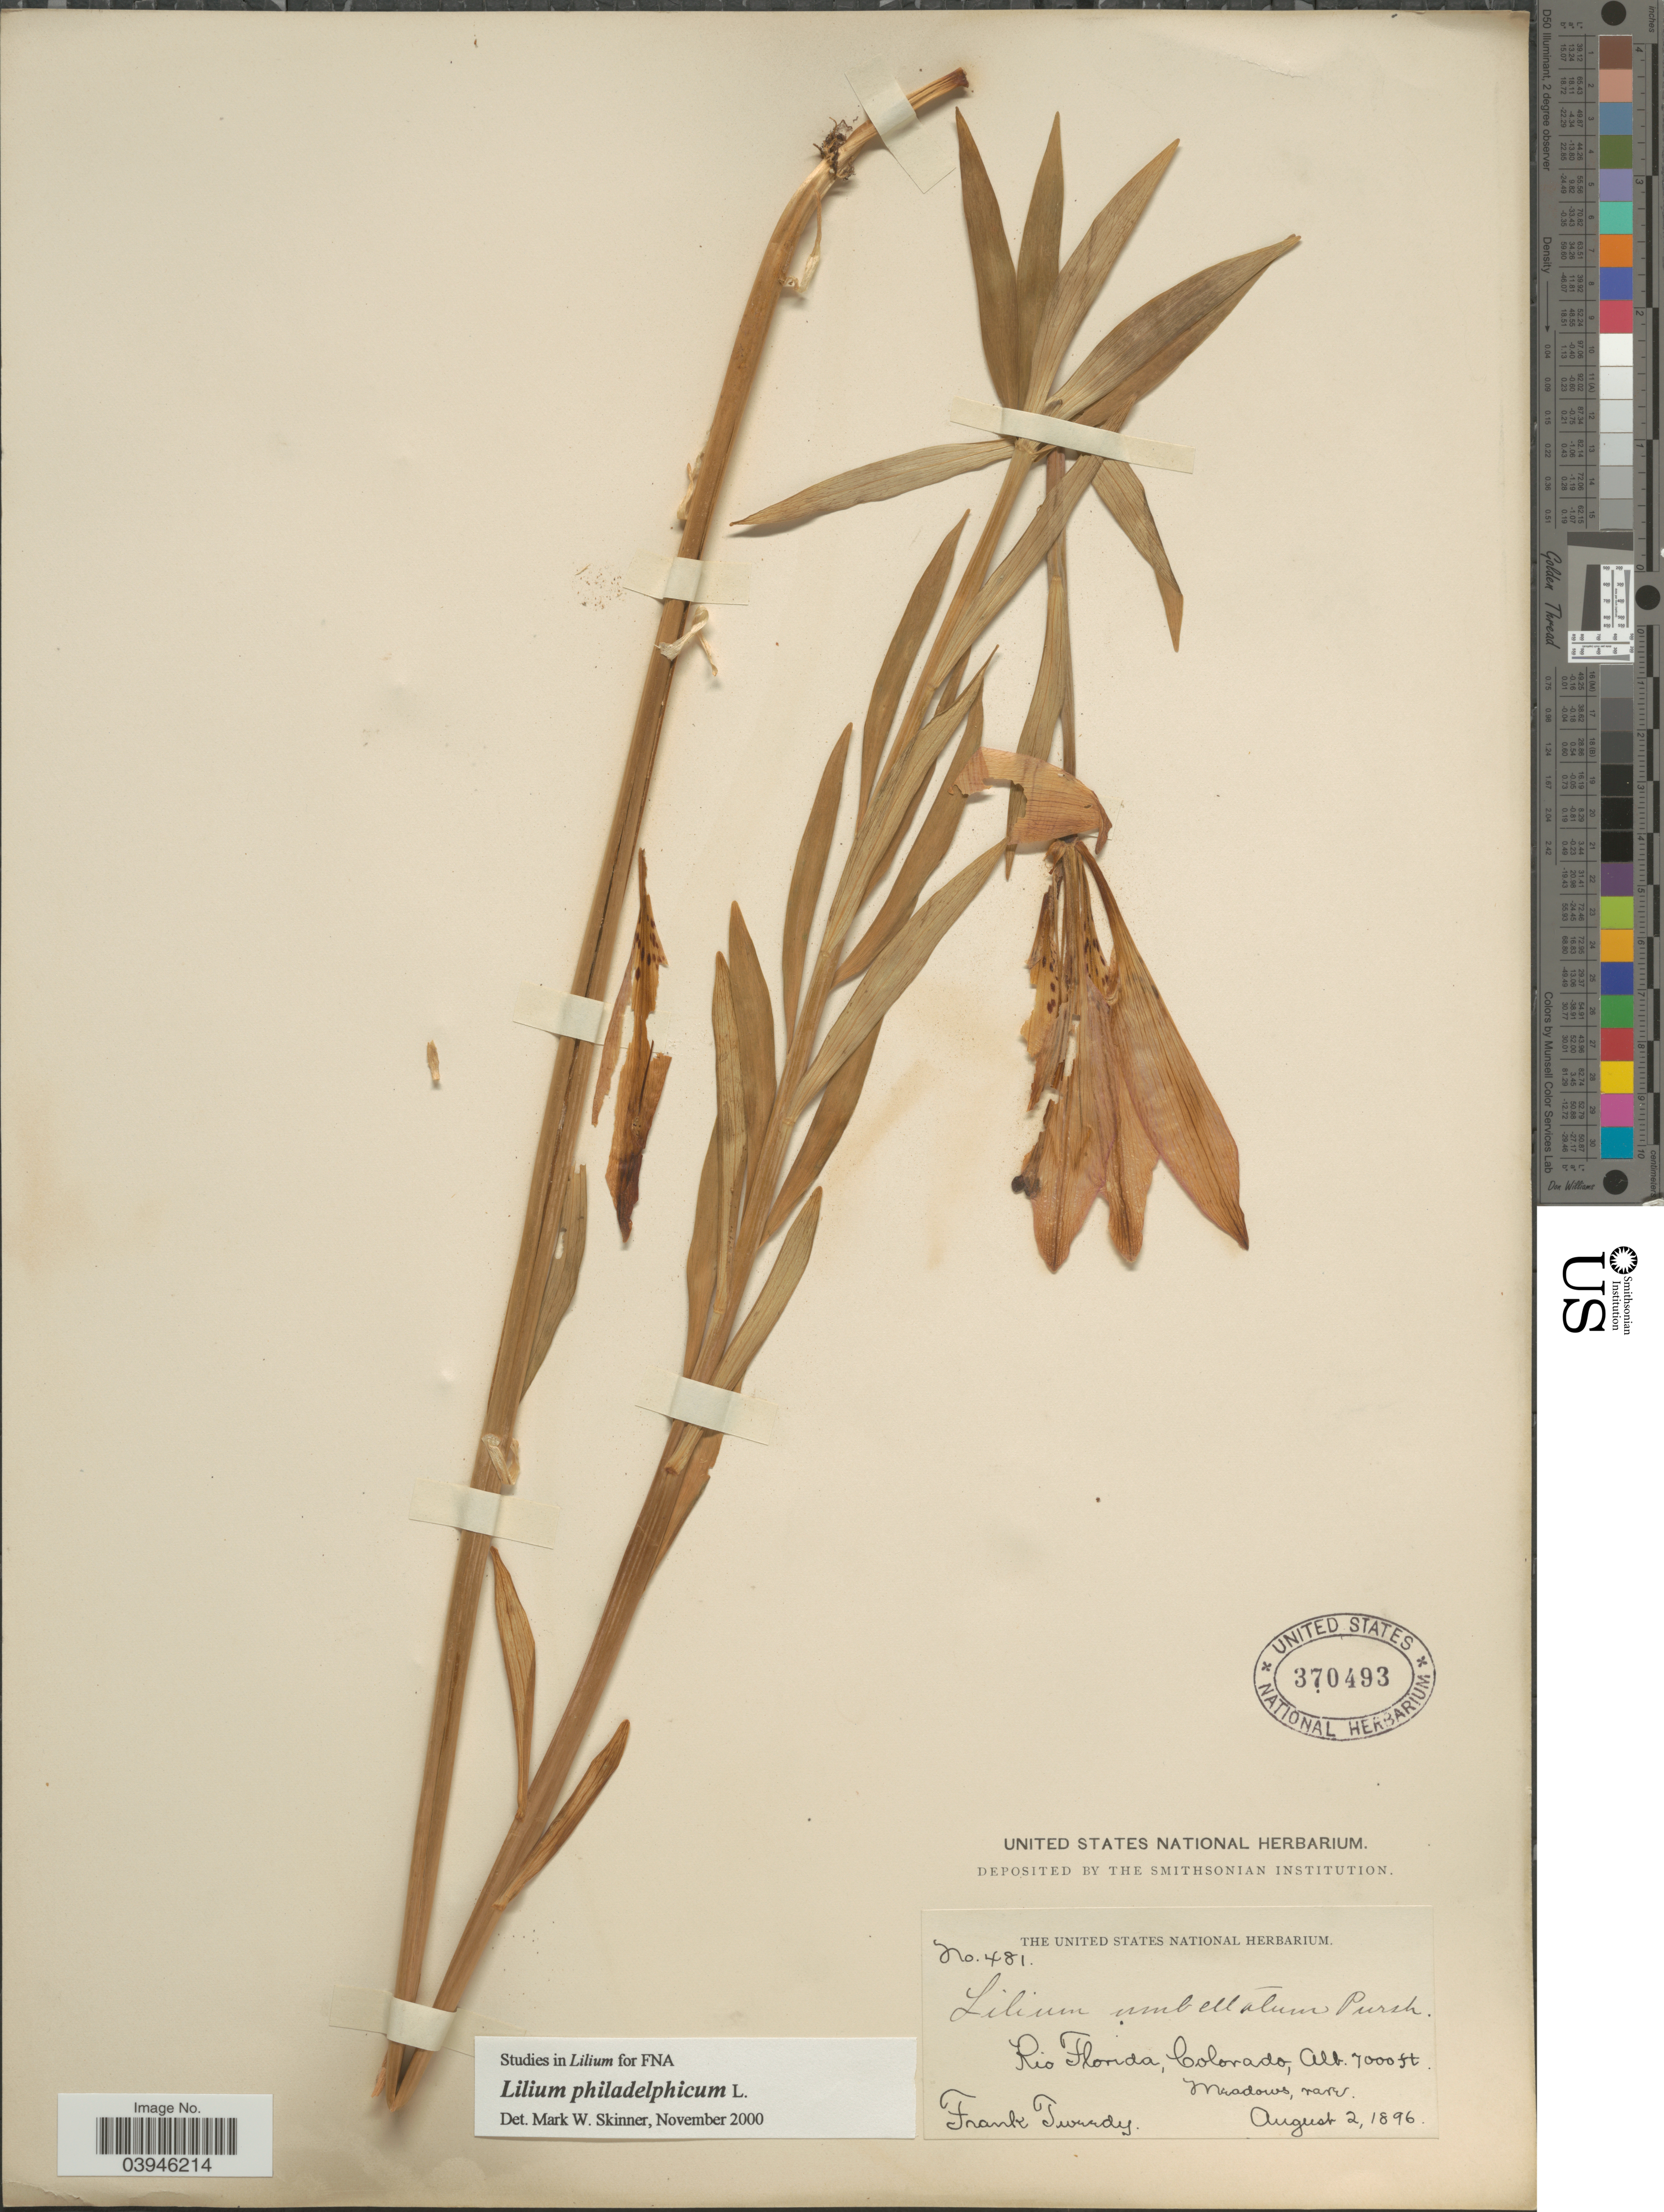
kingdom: Plantae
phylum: Tracheophyta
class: Liliopsida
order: Liliales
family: Liliaceae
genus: Lilium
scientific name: Lilium philadelphicum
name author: L.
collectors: F. Tweedy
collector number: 481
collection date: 1896-08-02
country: United States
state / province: Colorado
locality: Rio Florida.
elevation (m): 2134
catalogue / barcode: US 370493